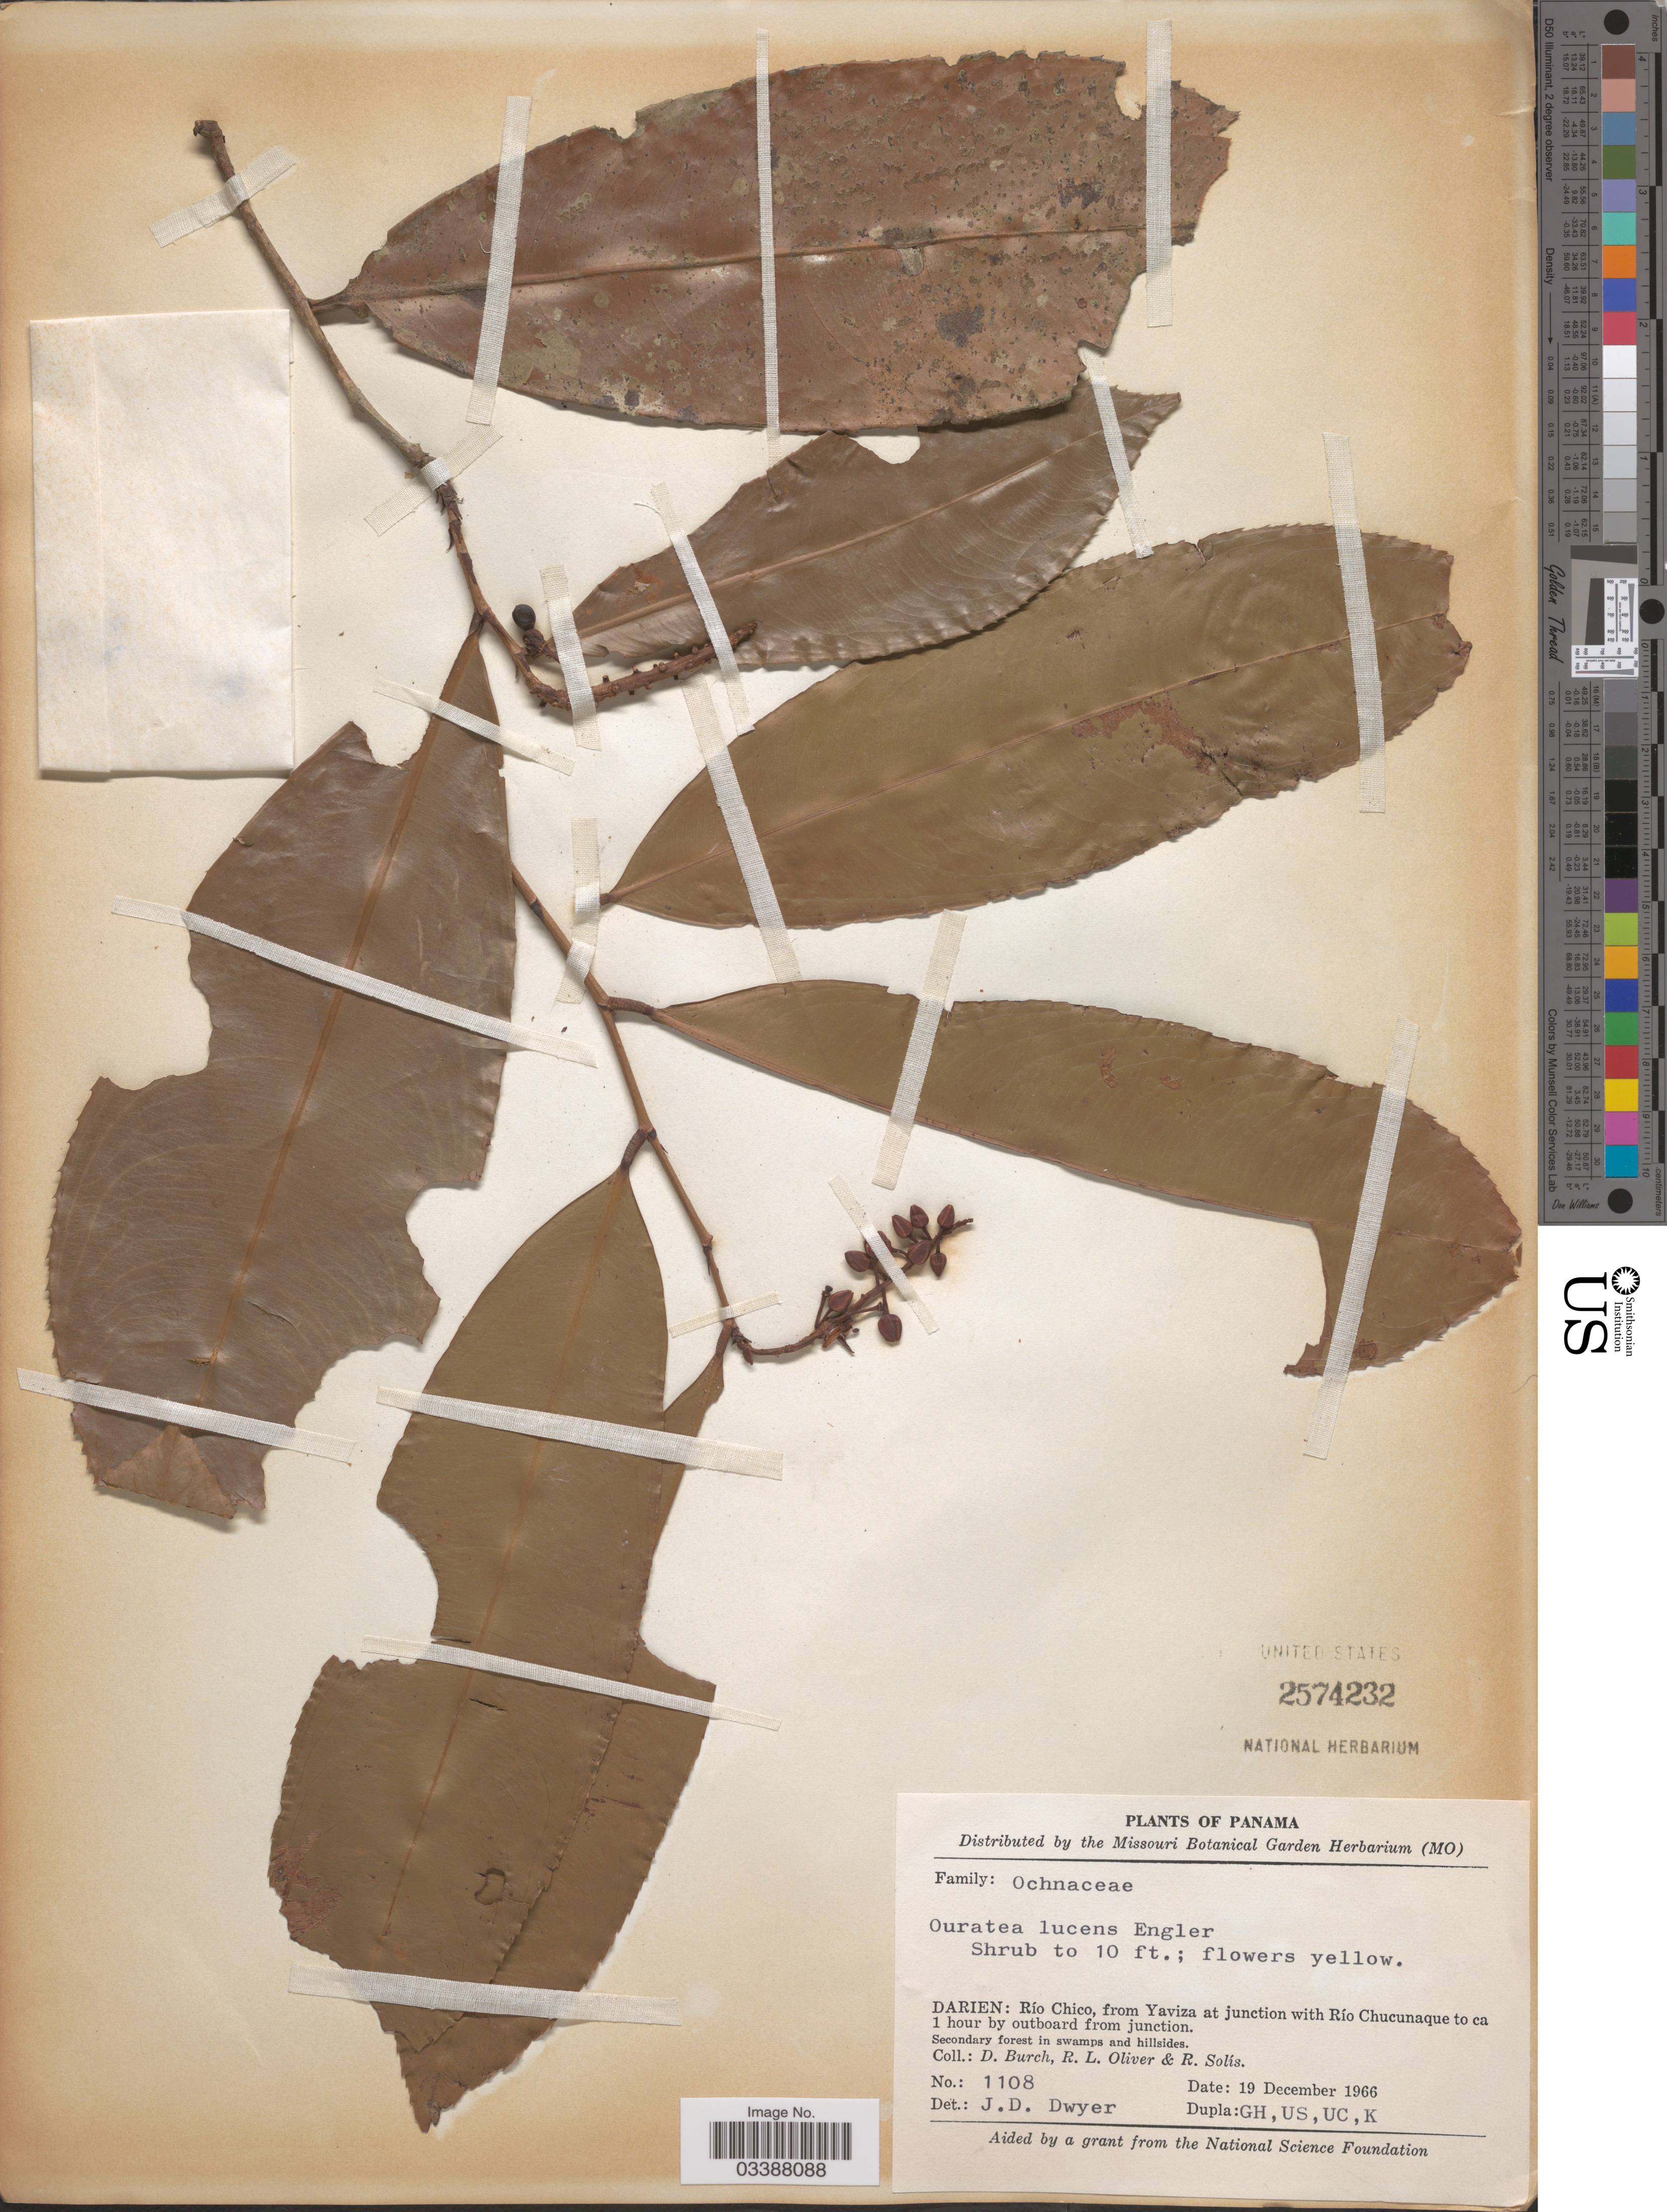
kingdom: Plantae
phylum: Tracheophyta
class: Magnoliopsida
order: Malpighiales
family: Ochnaceae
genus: Ouratea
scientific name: Ouratea lucens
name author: (Kunth) Engl.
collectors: D. Burch, R. Oliver & R. Solis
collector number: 1108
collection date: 1966-12-19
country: Panama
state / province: Darién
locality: Río Chico, from Yaviza at junction with Río Chucunaque to ca 1 hour by outboard from junction.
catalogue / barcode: US 2574232